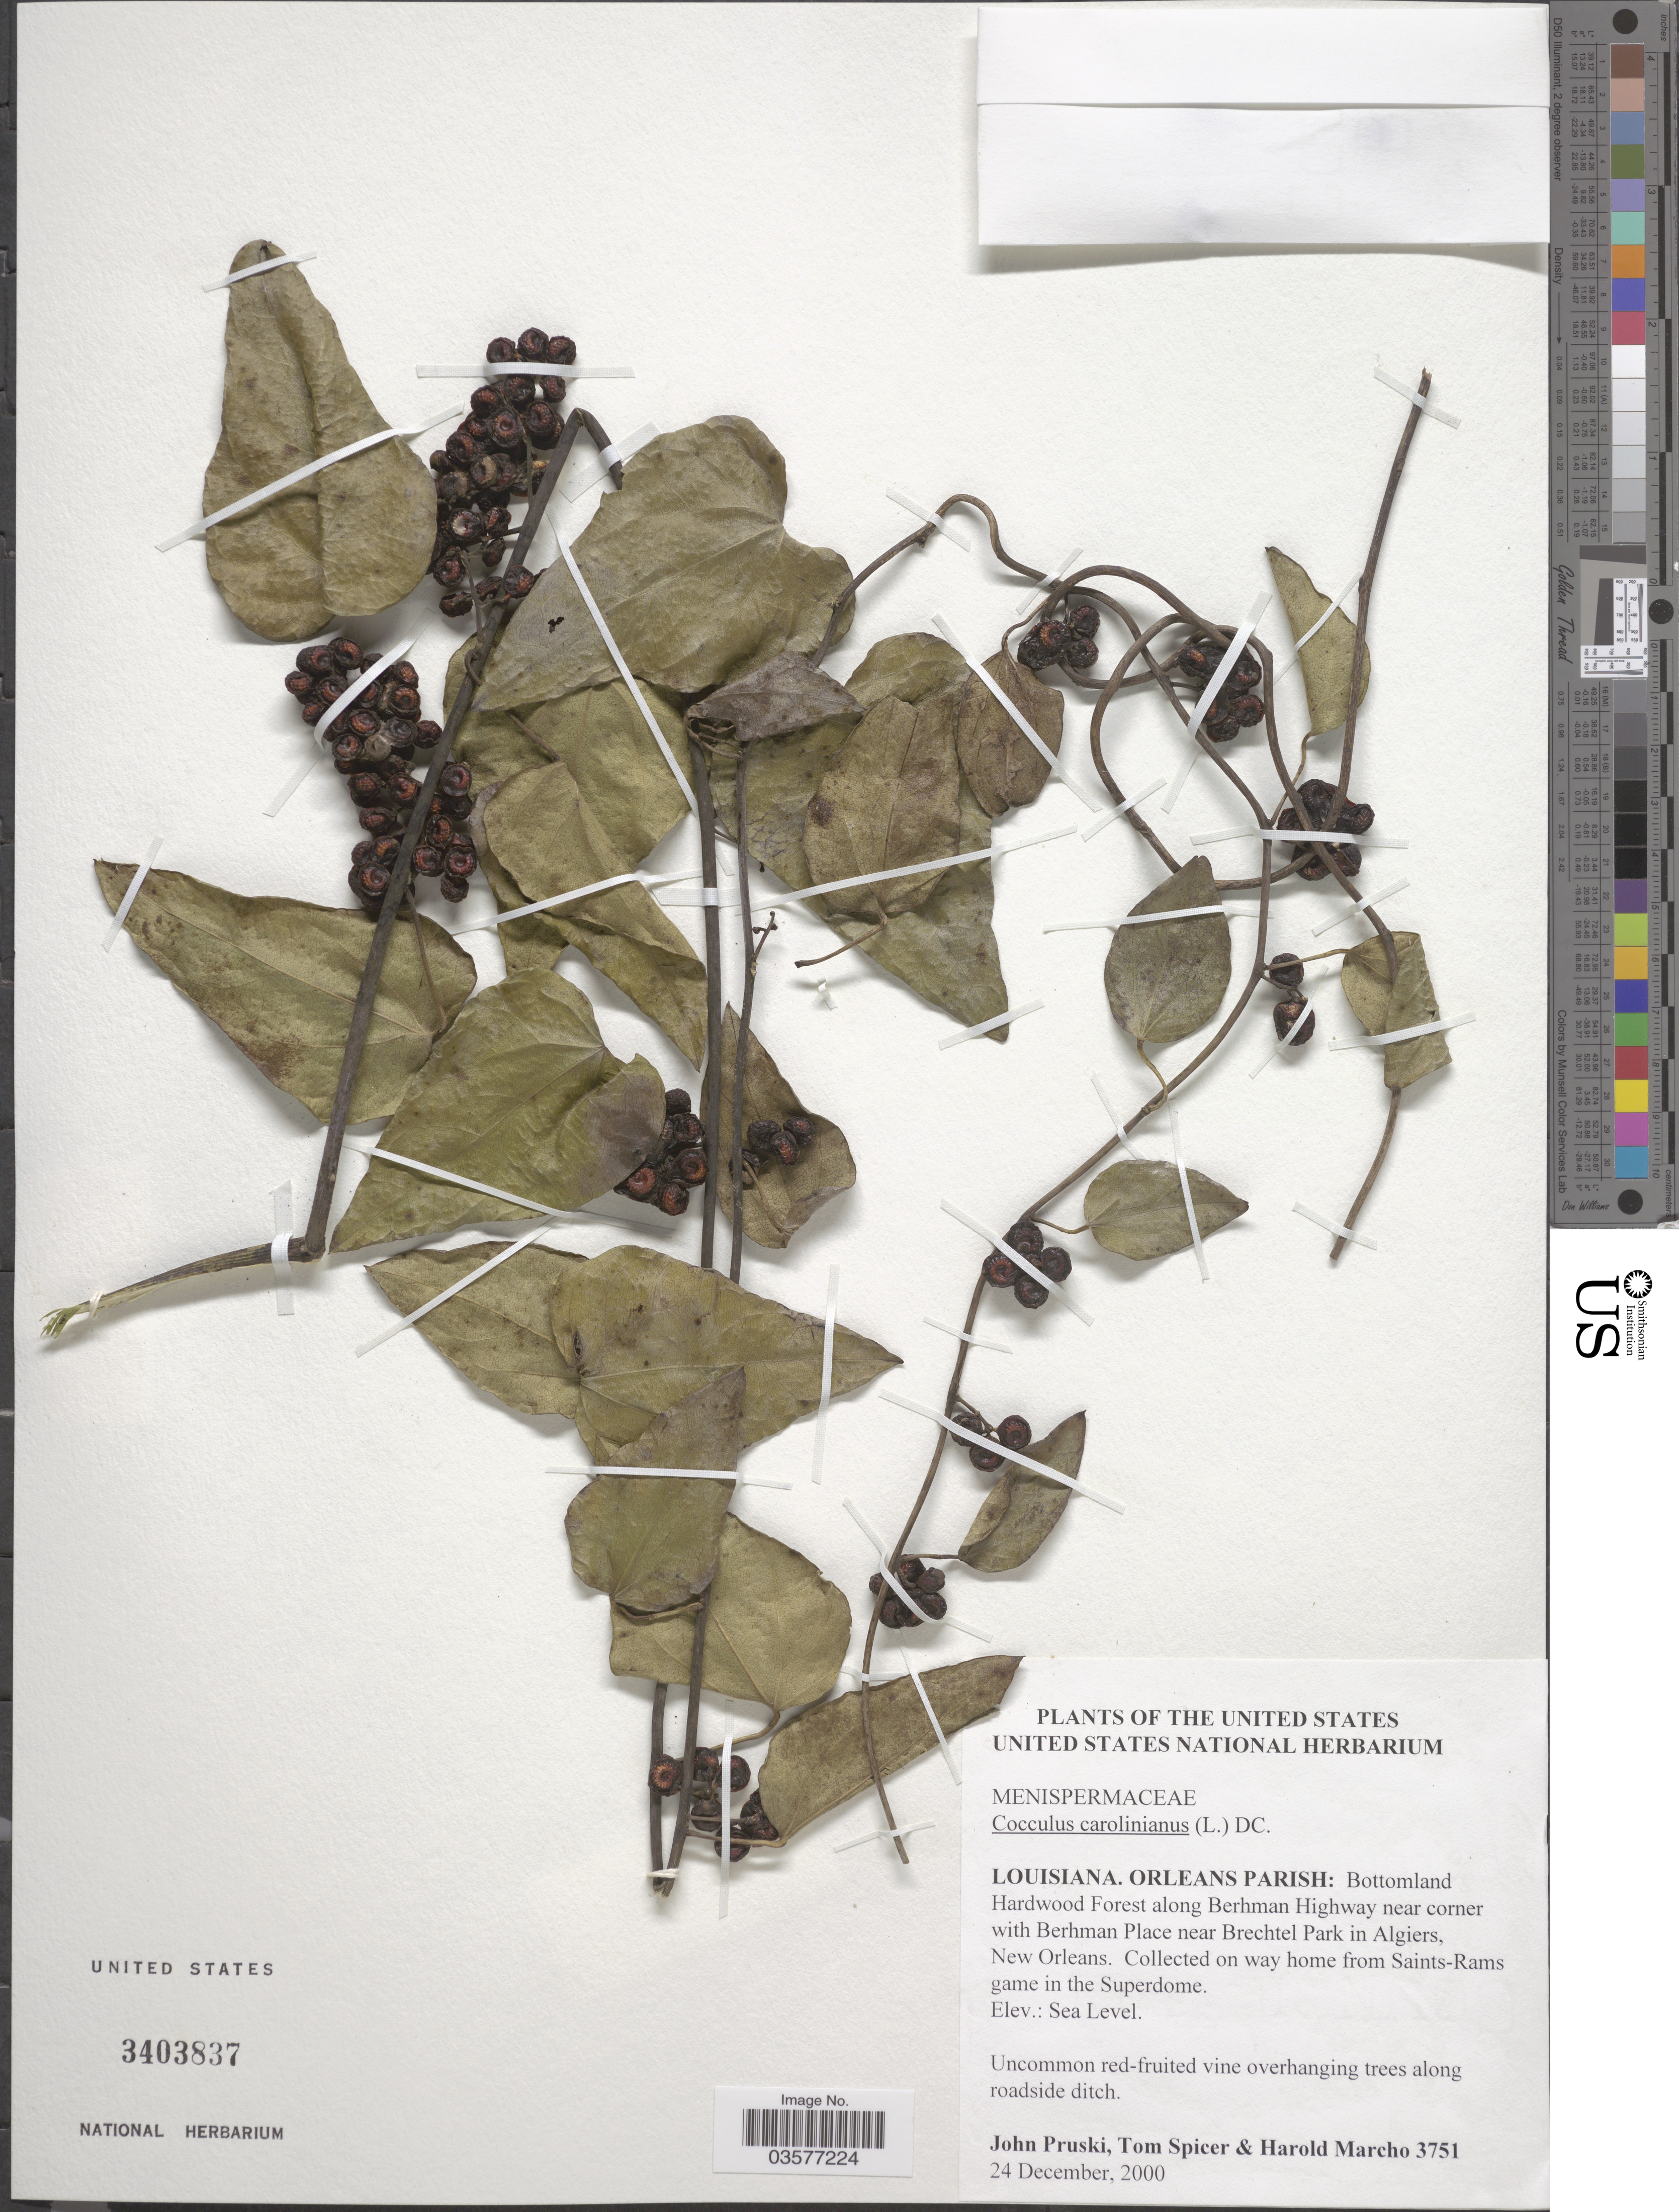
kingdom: Plantae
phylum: Tracheophyta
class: Magnoliopsida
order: Ranunculales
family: Menispermaceae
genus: Cocculus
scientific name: Cocculus carolinus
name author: (L.) DC.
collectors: J. F. Pruski, T. Spicer & H. Marcho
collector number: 3751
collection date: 2000-12-24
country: United States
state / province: Louisiana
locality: Orleans Parish: Bottomland Hardwood Forest along Berhman Highway near corner with Berhman Place near Brechtel Park in Algiers, New Orleans. Collected on way home from Saints-Rams game in the Superdome.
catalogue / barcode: US 3403837